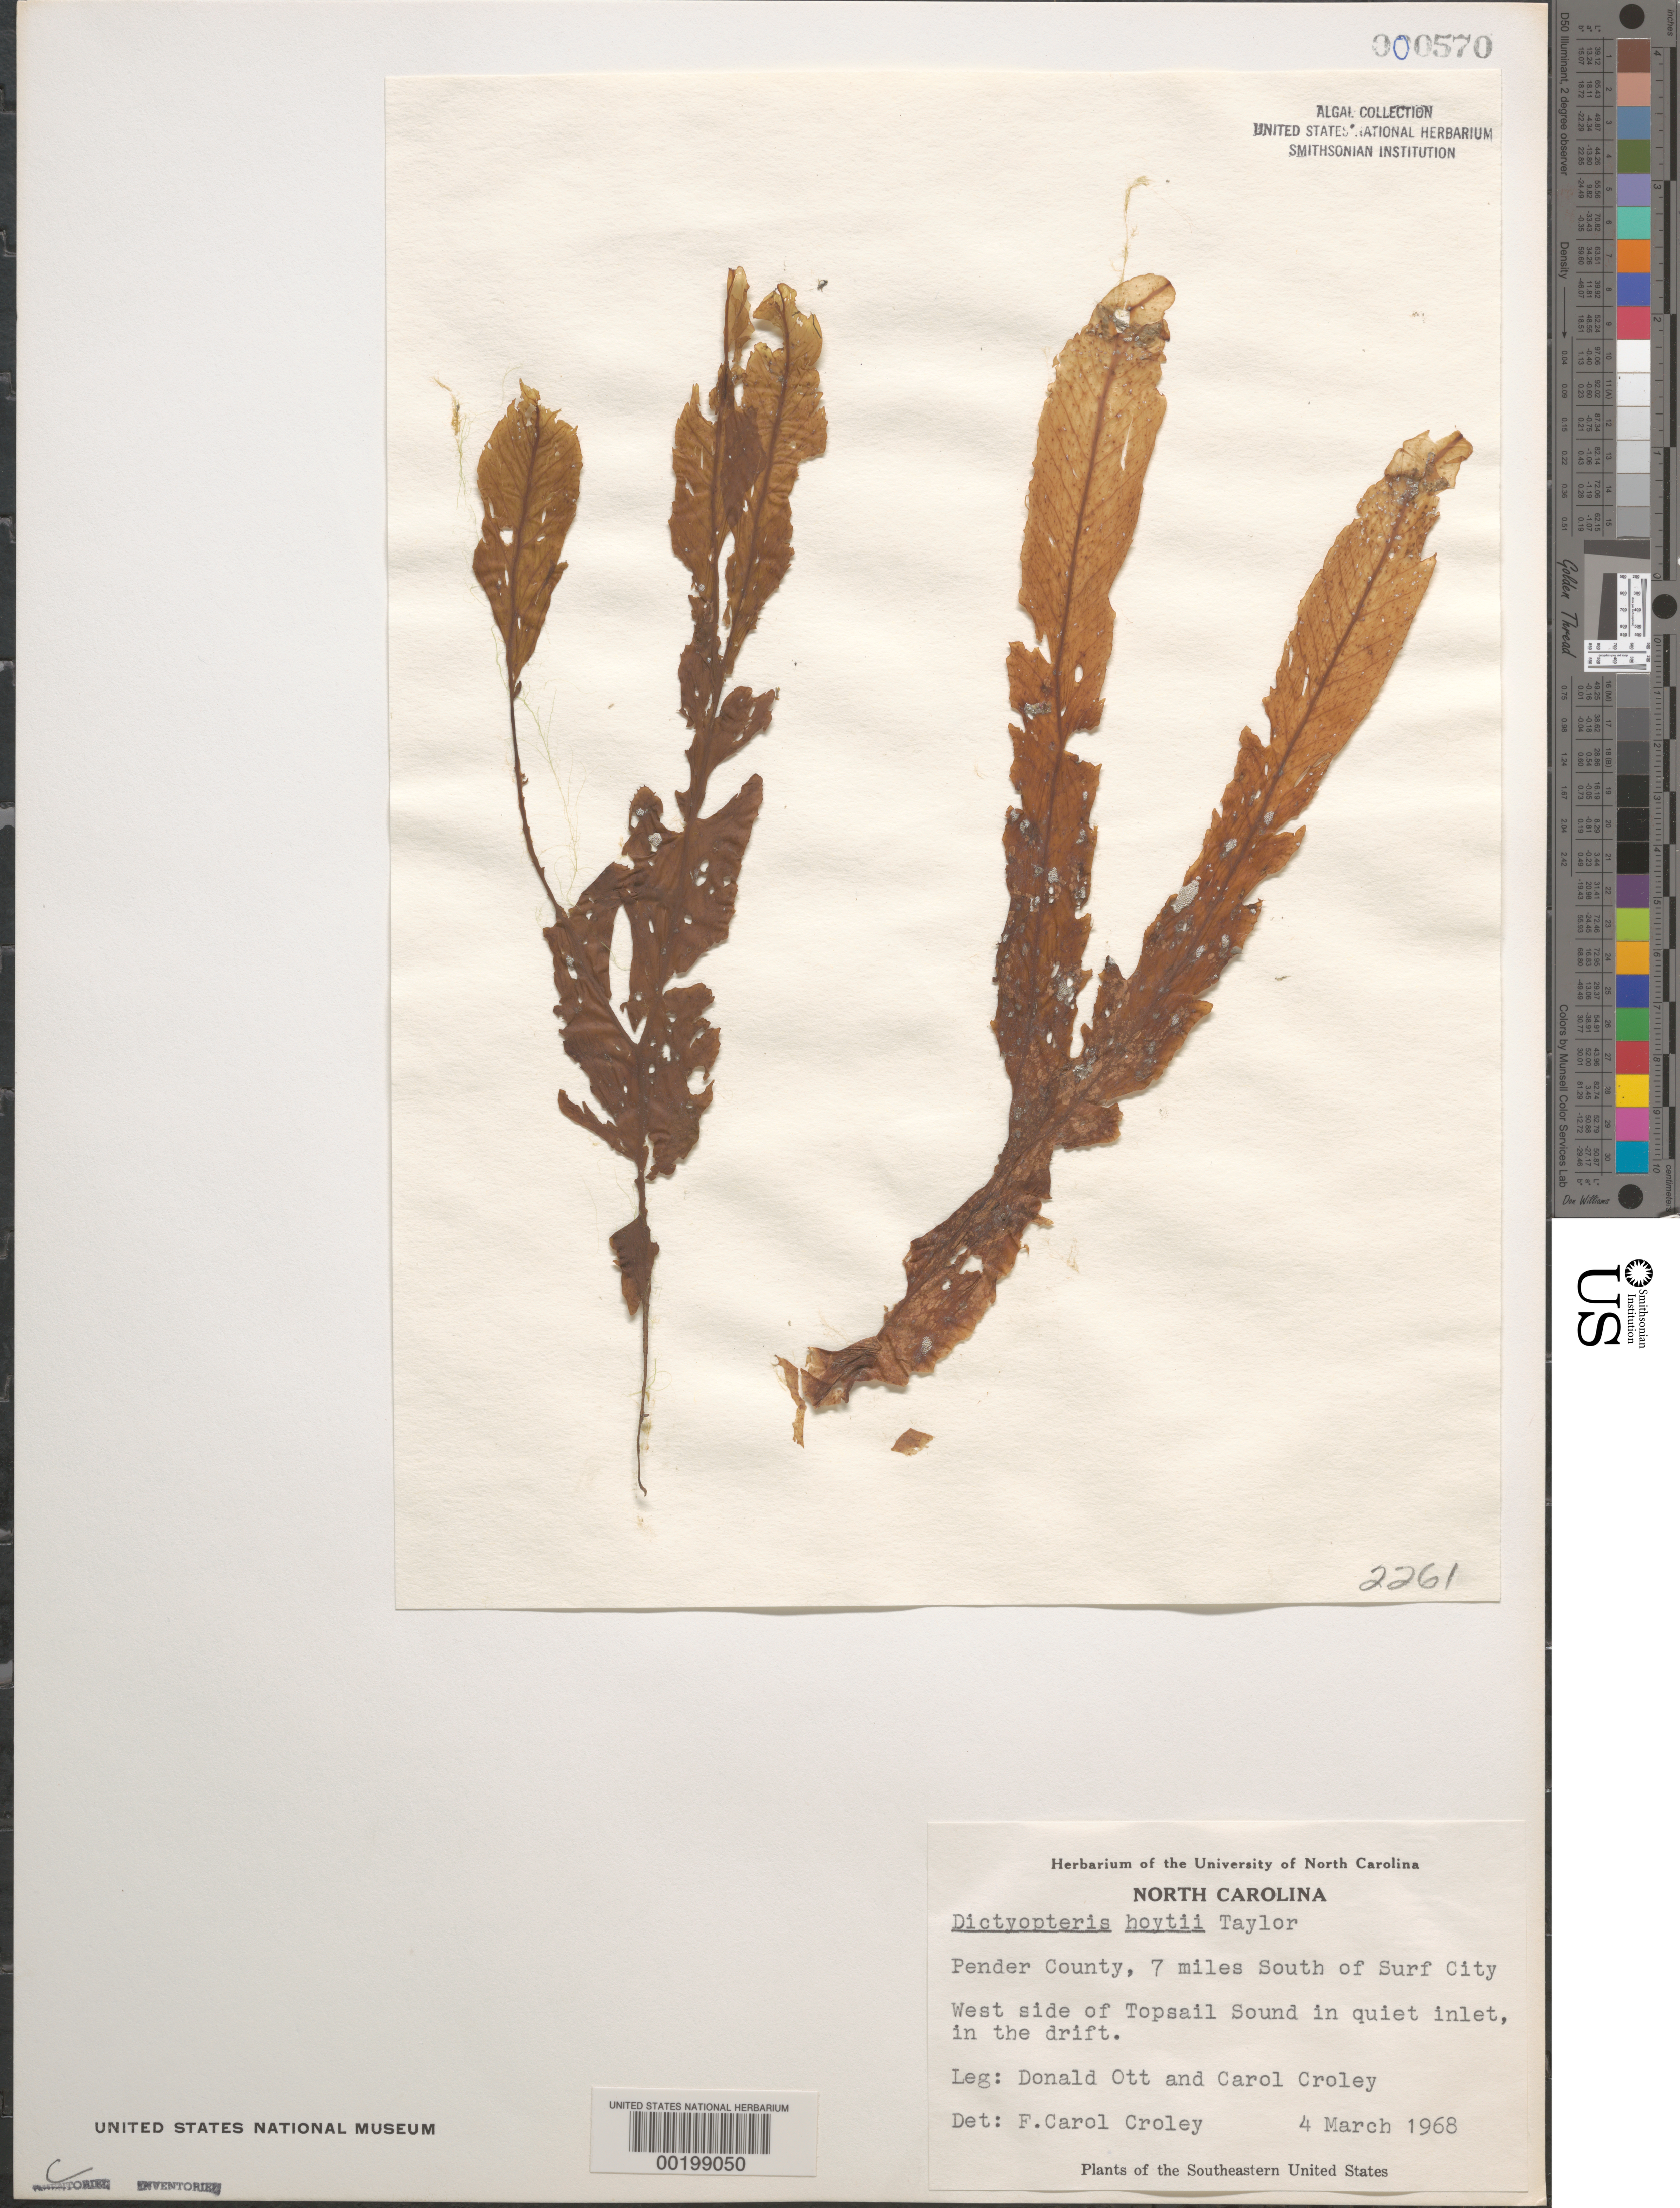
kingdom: Chromista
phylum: Ochrophyta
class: Phaeophyceae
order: Dictyotales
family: Dictyotaceae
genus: Dictyopteris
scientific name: Dictyopteris hoytii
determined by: Croley, F. C.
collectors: F. Ott & F. C. Croley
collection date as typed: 04 Mar 1968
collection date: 1968-03-04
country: United States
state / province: North Carolina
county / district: Pender County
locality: Topsail Sound, 7 miles S of Surf City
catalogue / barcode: US 570